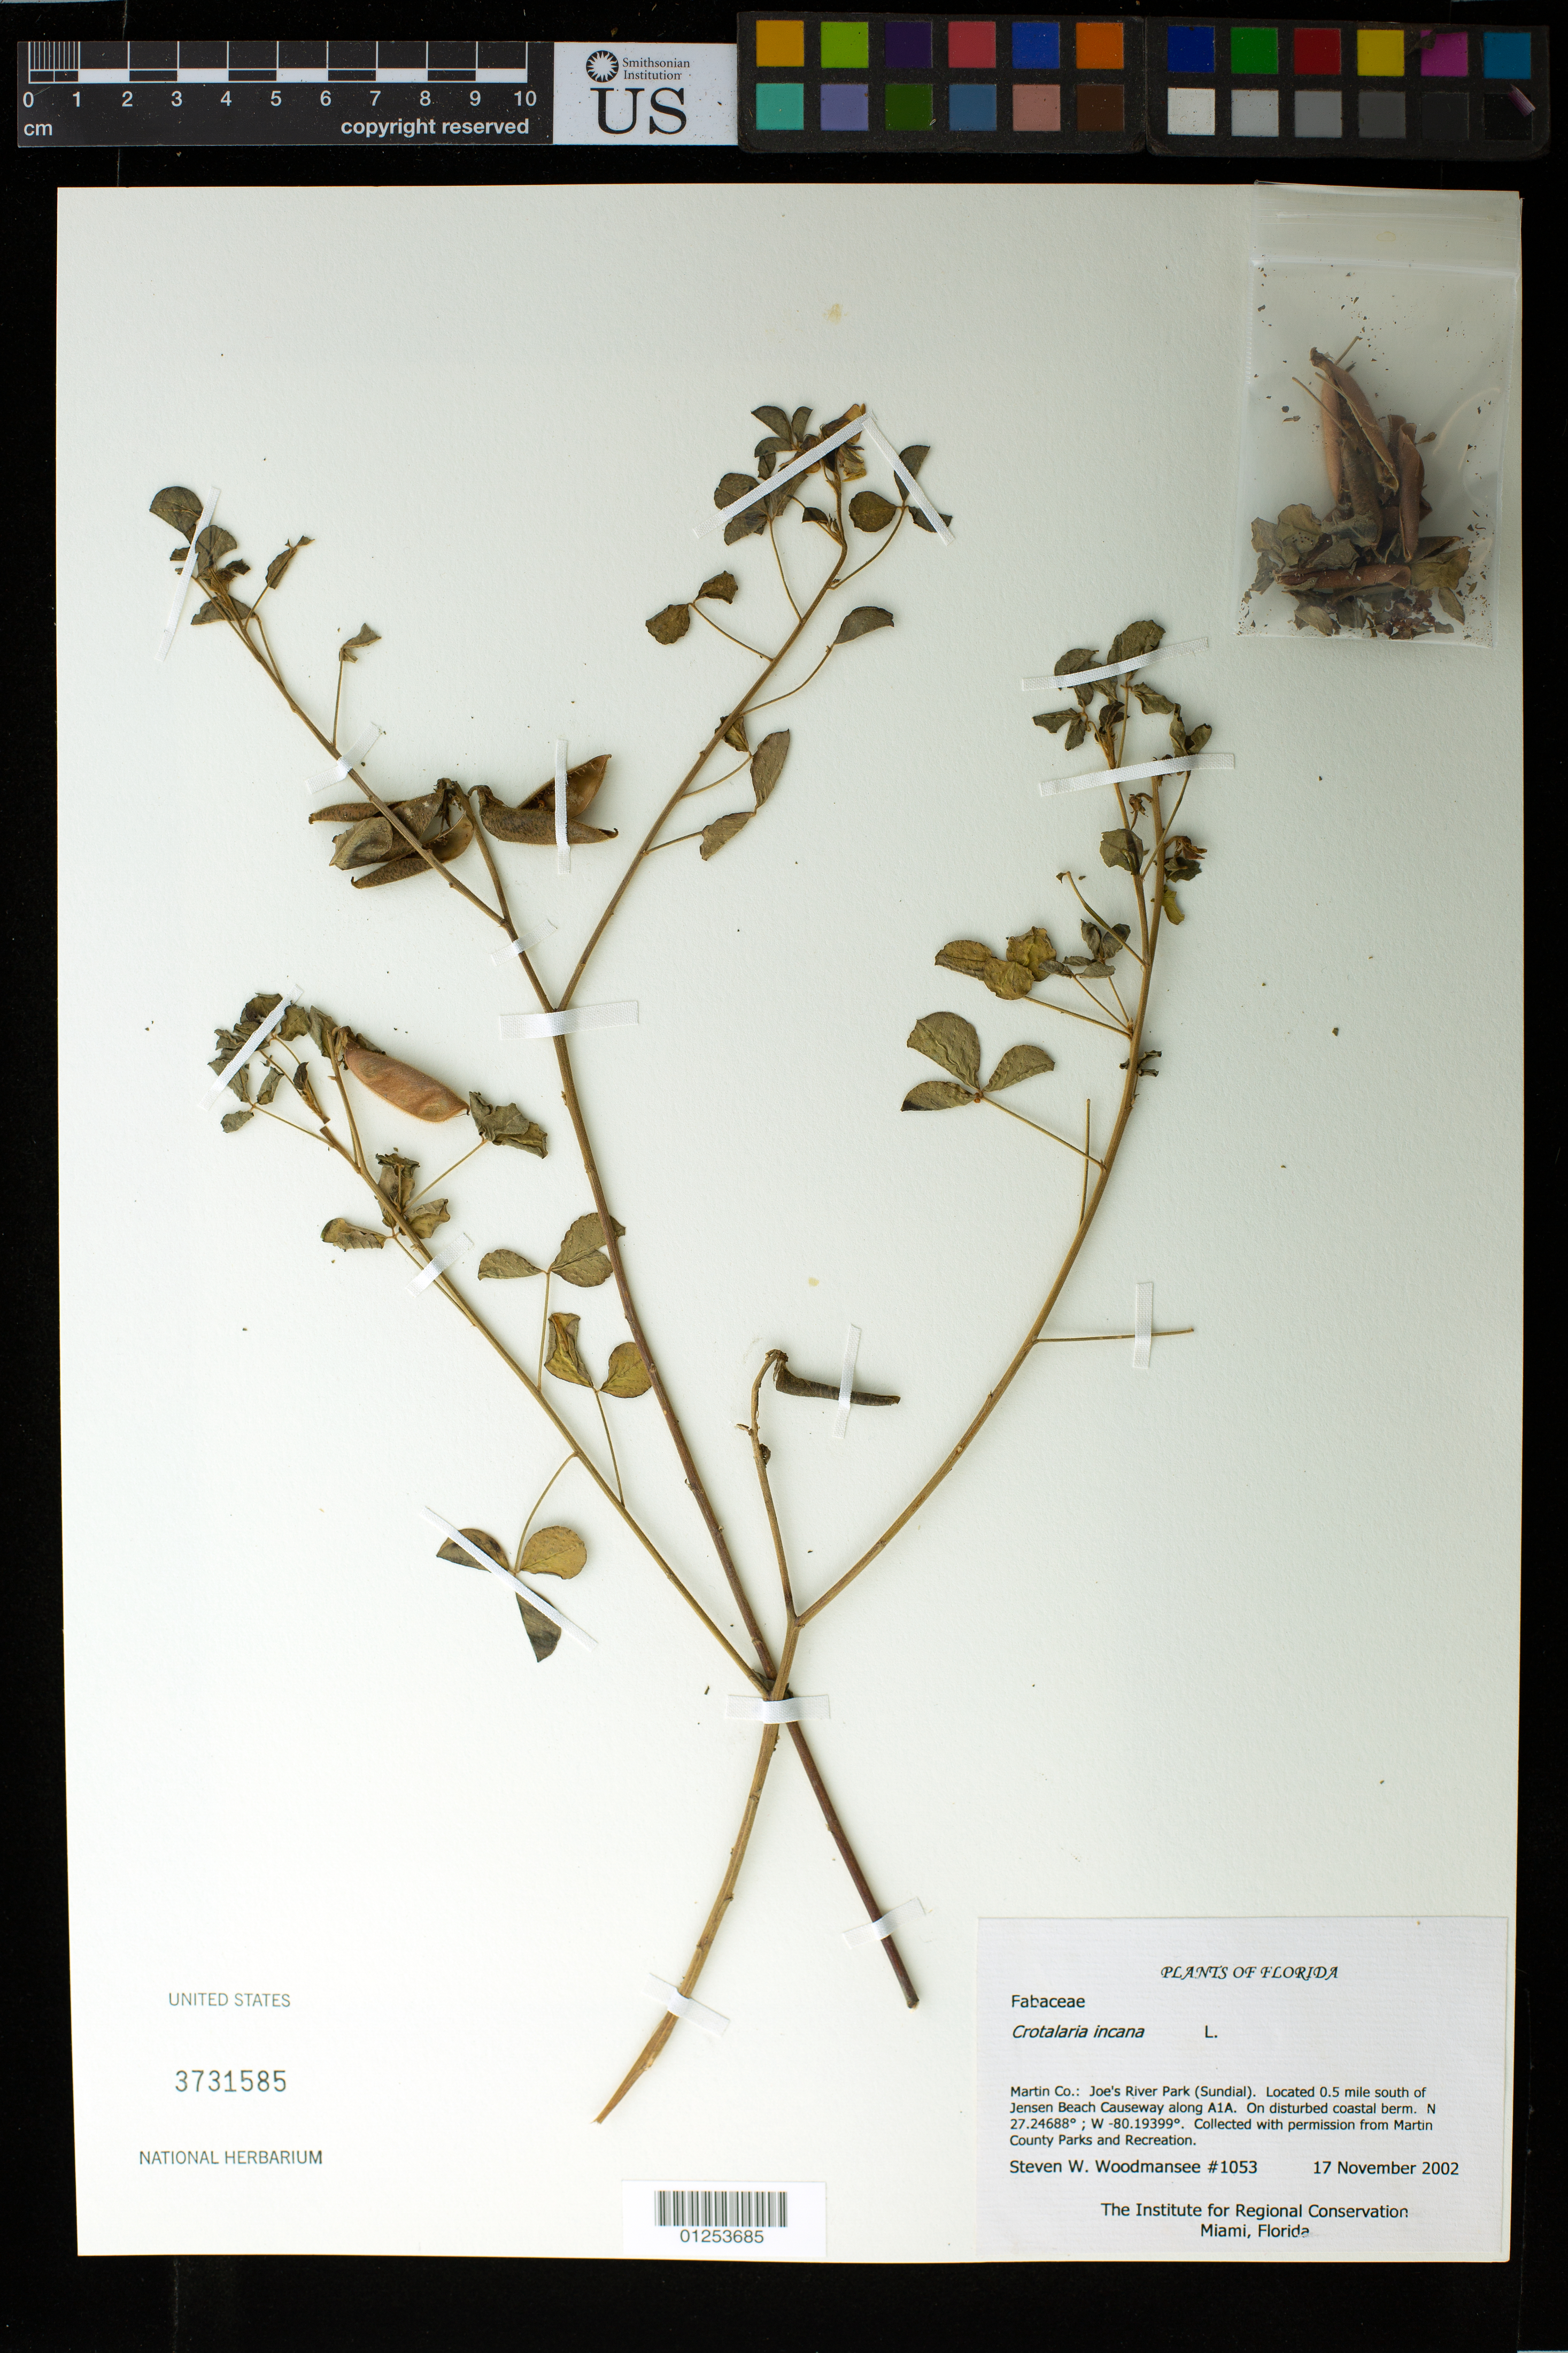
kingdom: Plantae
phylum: Tracheophyta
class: Magnoliopsida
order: Fabales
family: Fabaceae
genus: Crotalaria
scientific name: Crotalaria incana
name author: L.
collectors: S. Woodmansee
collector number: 1053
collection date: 2002-11-17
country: United States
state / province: Florida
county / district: Martin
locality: Marin Co.: Joe's River Park (Sundial). Located 0.5 mile south of Jensen Beach Causeway along A1A. On disturbed coastal berm.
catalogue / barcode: US 3731585